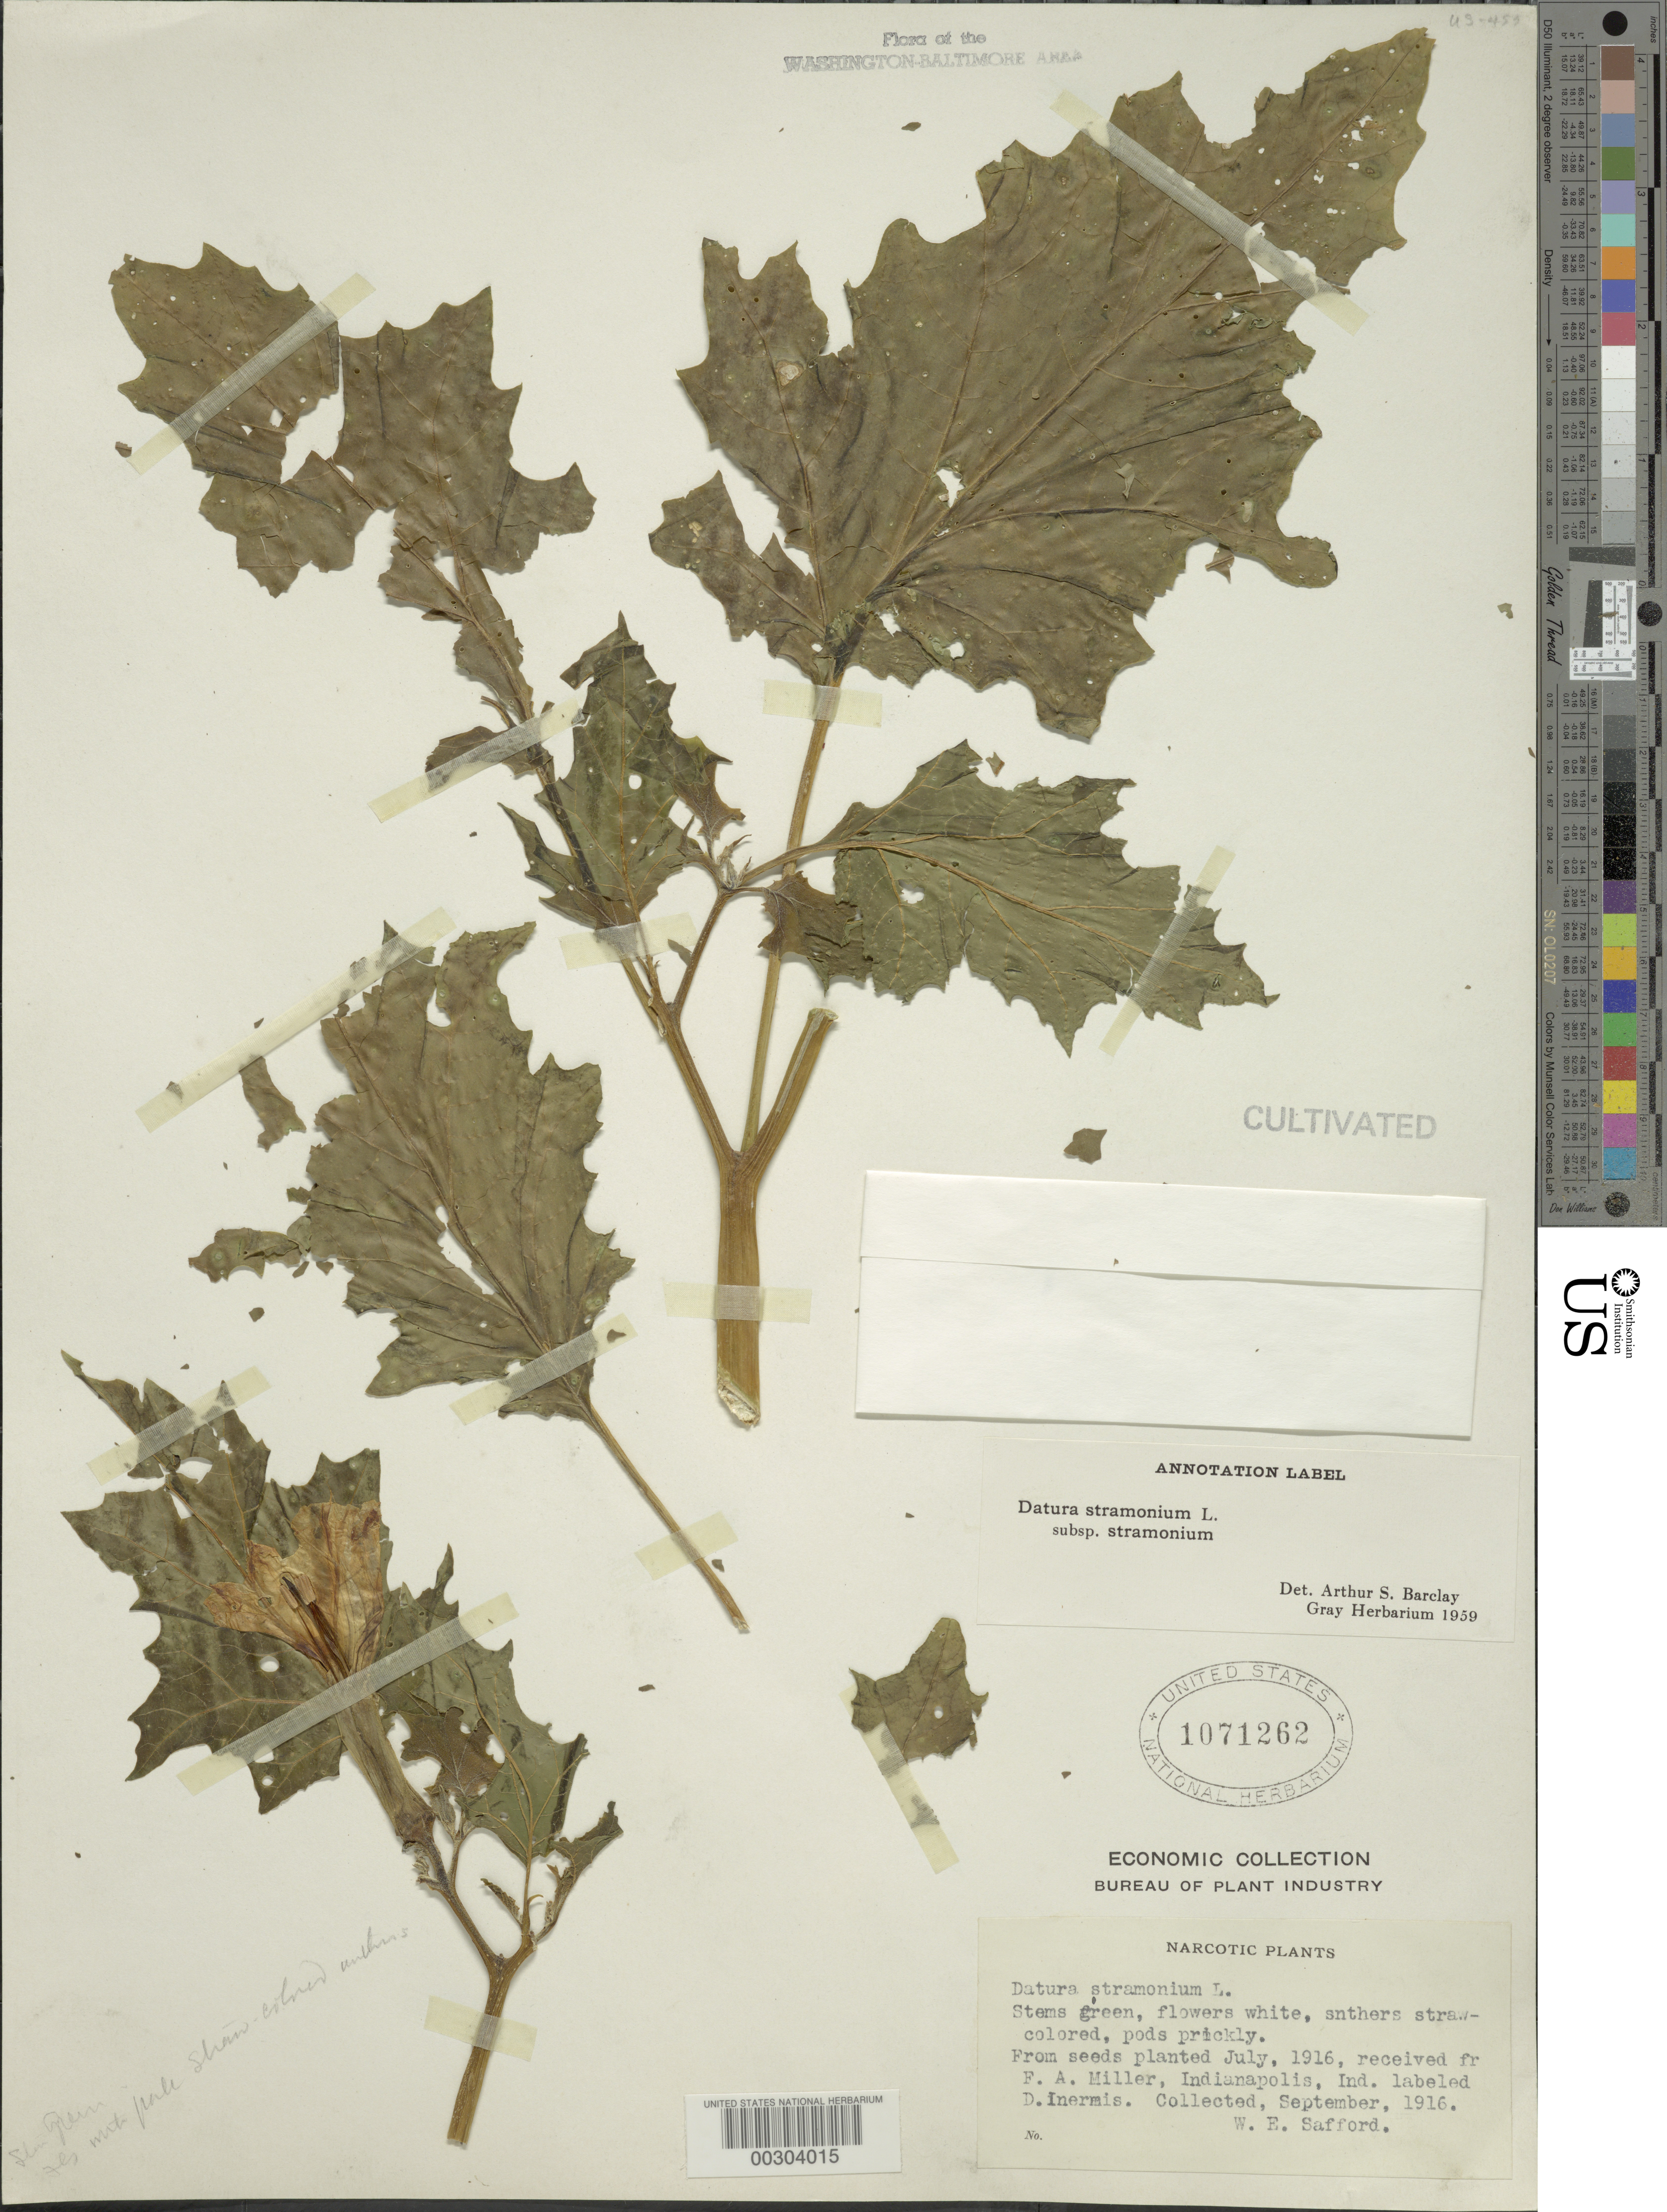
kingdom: Plantae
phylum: Tracheophyta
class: Magnoliopsida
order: Solanales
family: Solanaceae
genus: Datura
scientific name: Datura stramonium subsp. stramonium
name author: L.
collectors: W. E. Safford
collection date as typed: Sep 1916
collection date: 1916-09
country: United States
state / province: Virginia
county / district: Arlington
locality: Arlington Farm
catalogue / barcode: US 1071262